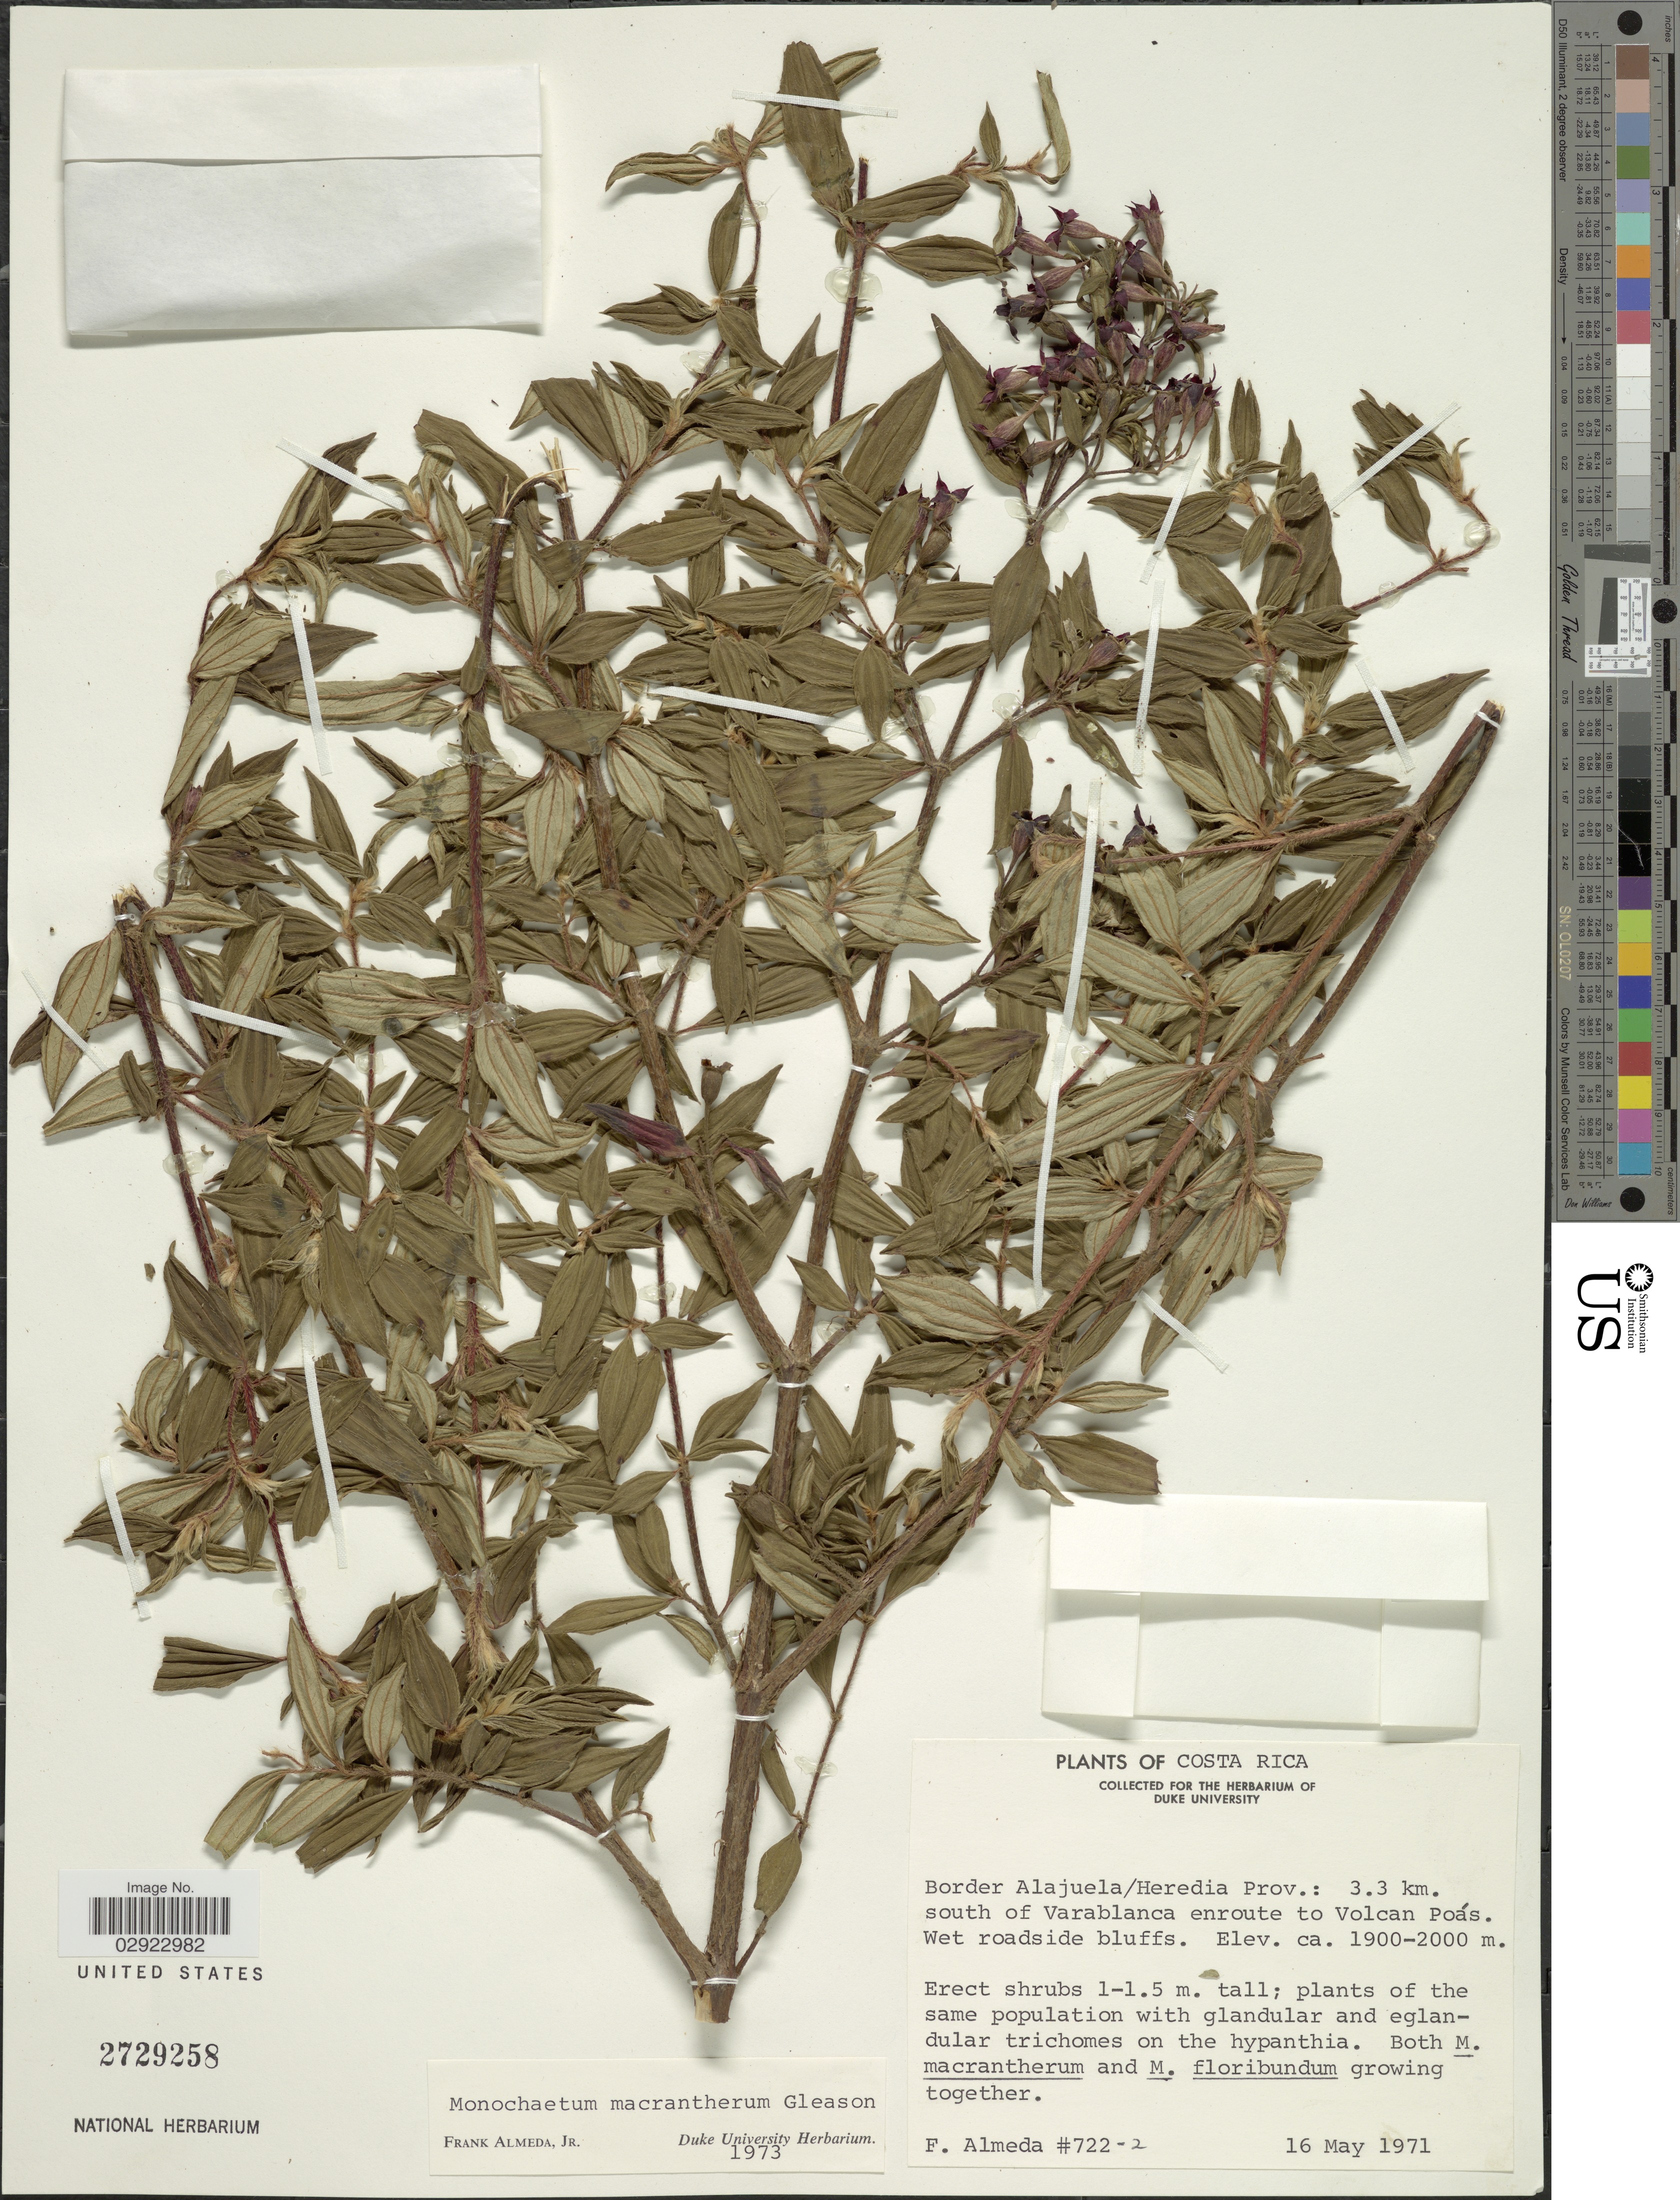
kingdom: Plantae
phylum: Tracheophyta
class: Magnoliopsida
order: Myrtales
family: Melastomataceae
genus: Monochaetum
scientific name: Monochaetum macrantherum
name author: Gleason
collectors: F. Almeda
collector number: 722-2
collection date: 1971-05-16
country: Costa Rica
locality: Border Alajuela/ Heredia Prov.: 3.3 km. south of Varablanca enroute to Volcan Poás.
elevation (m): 1900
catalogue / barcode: US 2729258